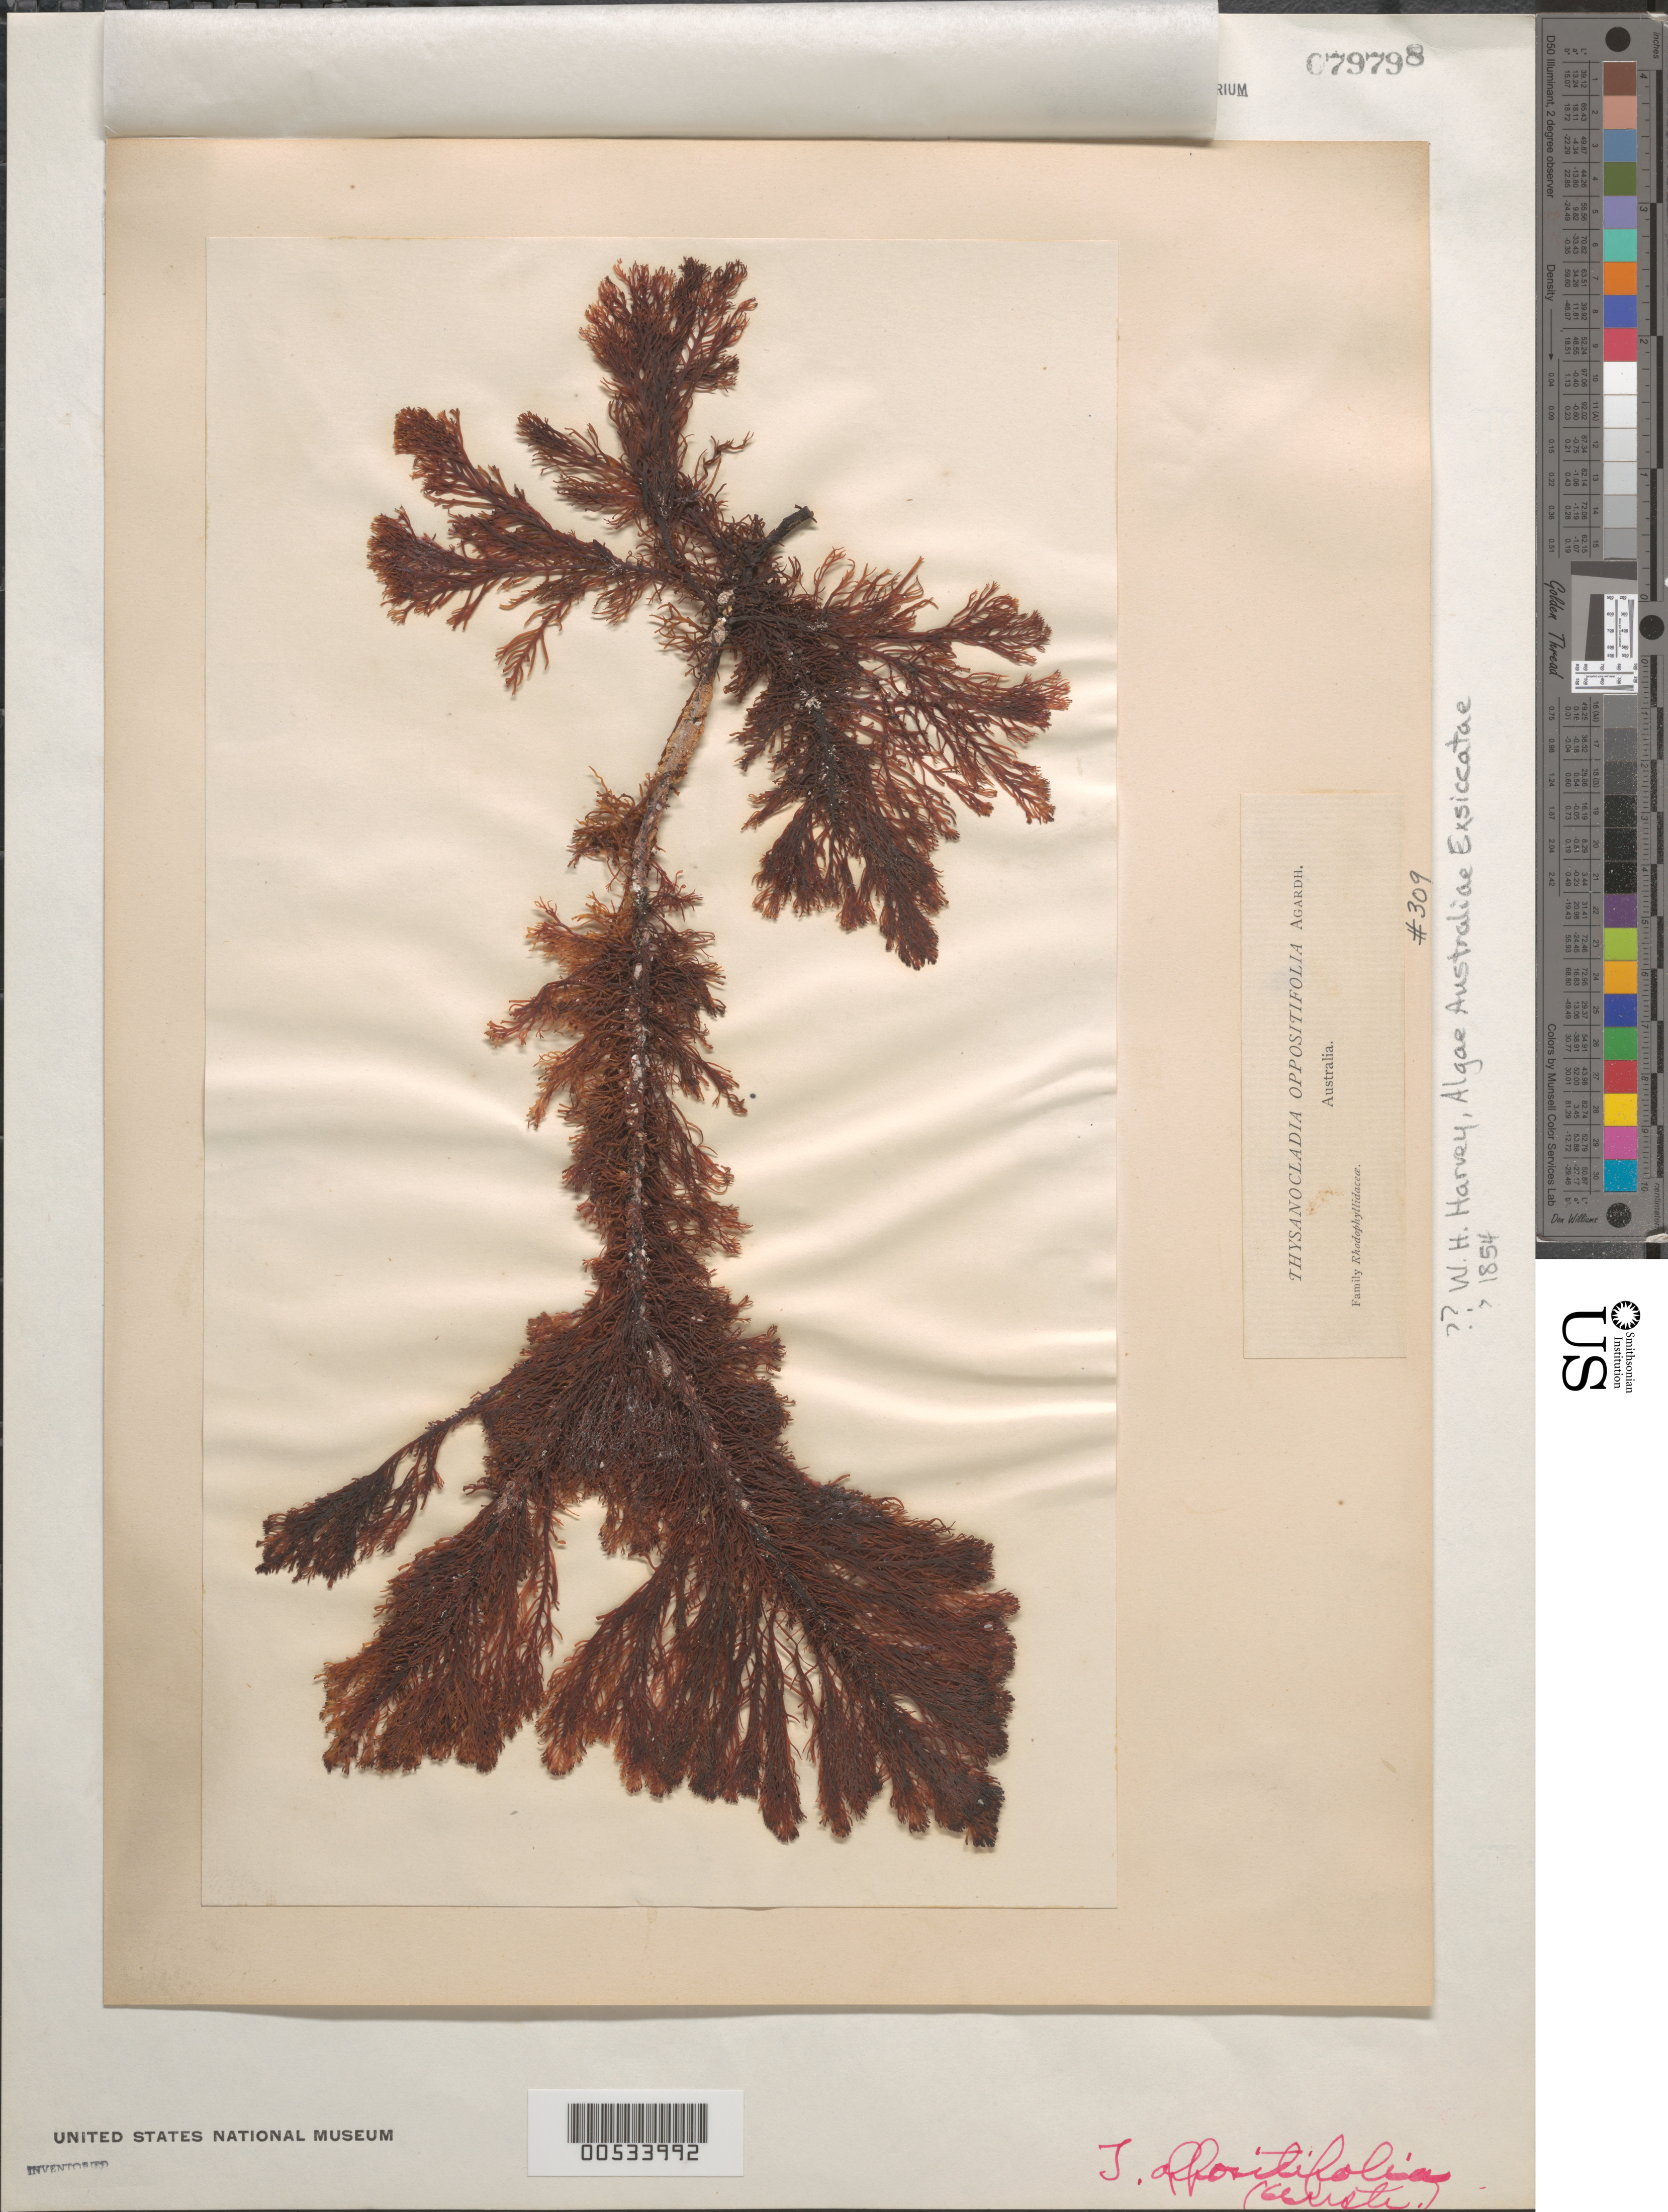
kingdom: Plantae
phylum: Rhodophyta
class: Florideophyceae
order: Gigartinales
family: Solieriaceae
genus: Callophycus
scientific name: Callophycus oppositifolius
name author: (C. Agardh) P.C. Silva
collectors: W. Harvey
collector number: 309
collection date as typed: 1854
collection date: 1854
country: Australia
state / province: Western Australia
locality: Princess Royal Harbor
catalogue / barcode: US 79798